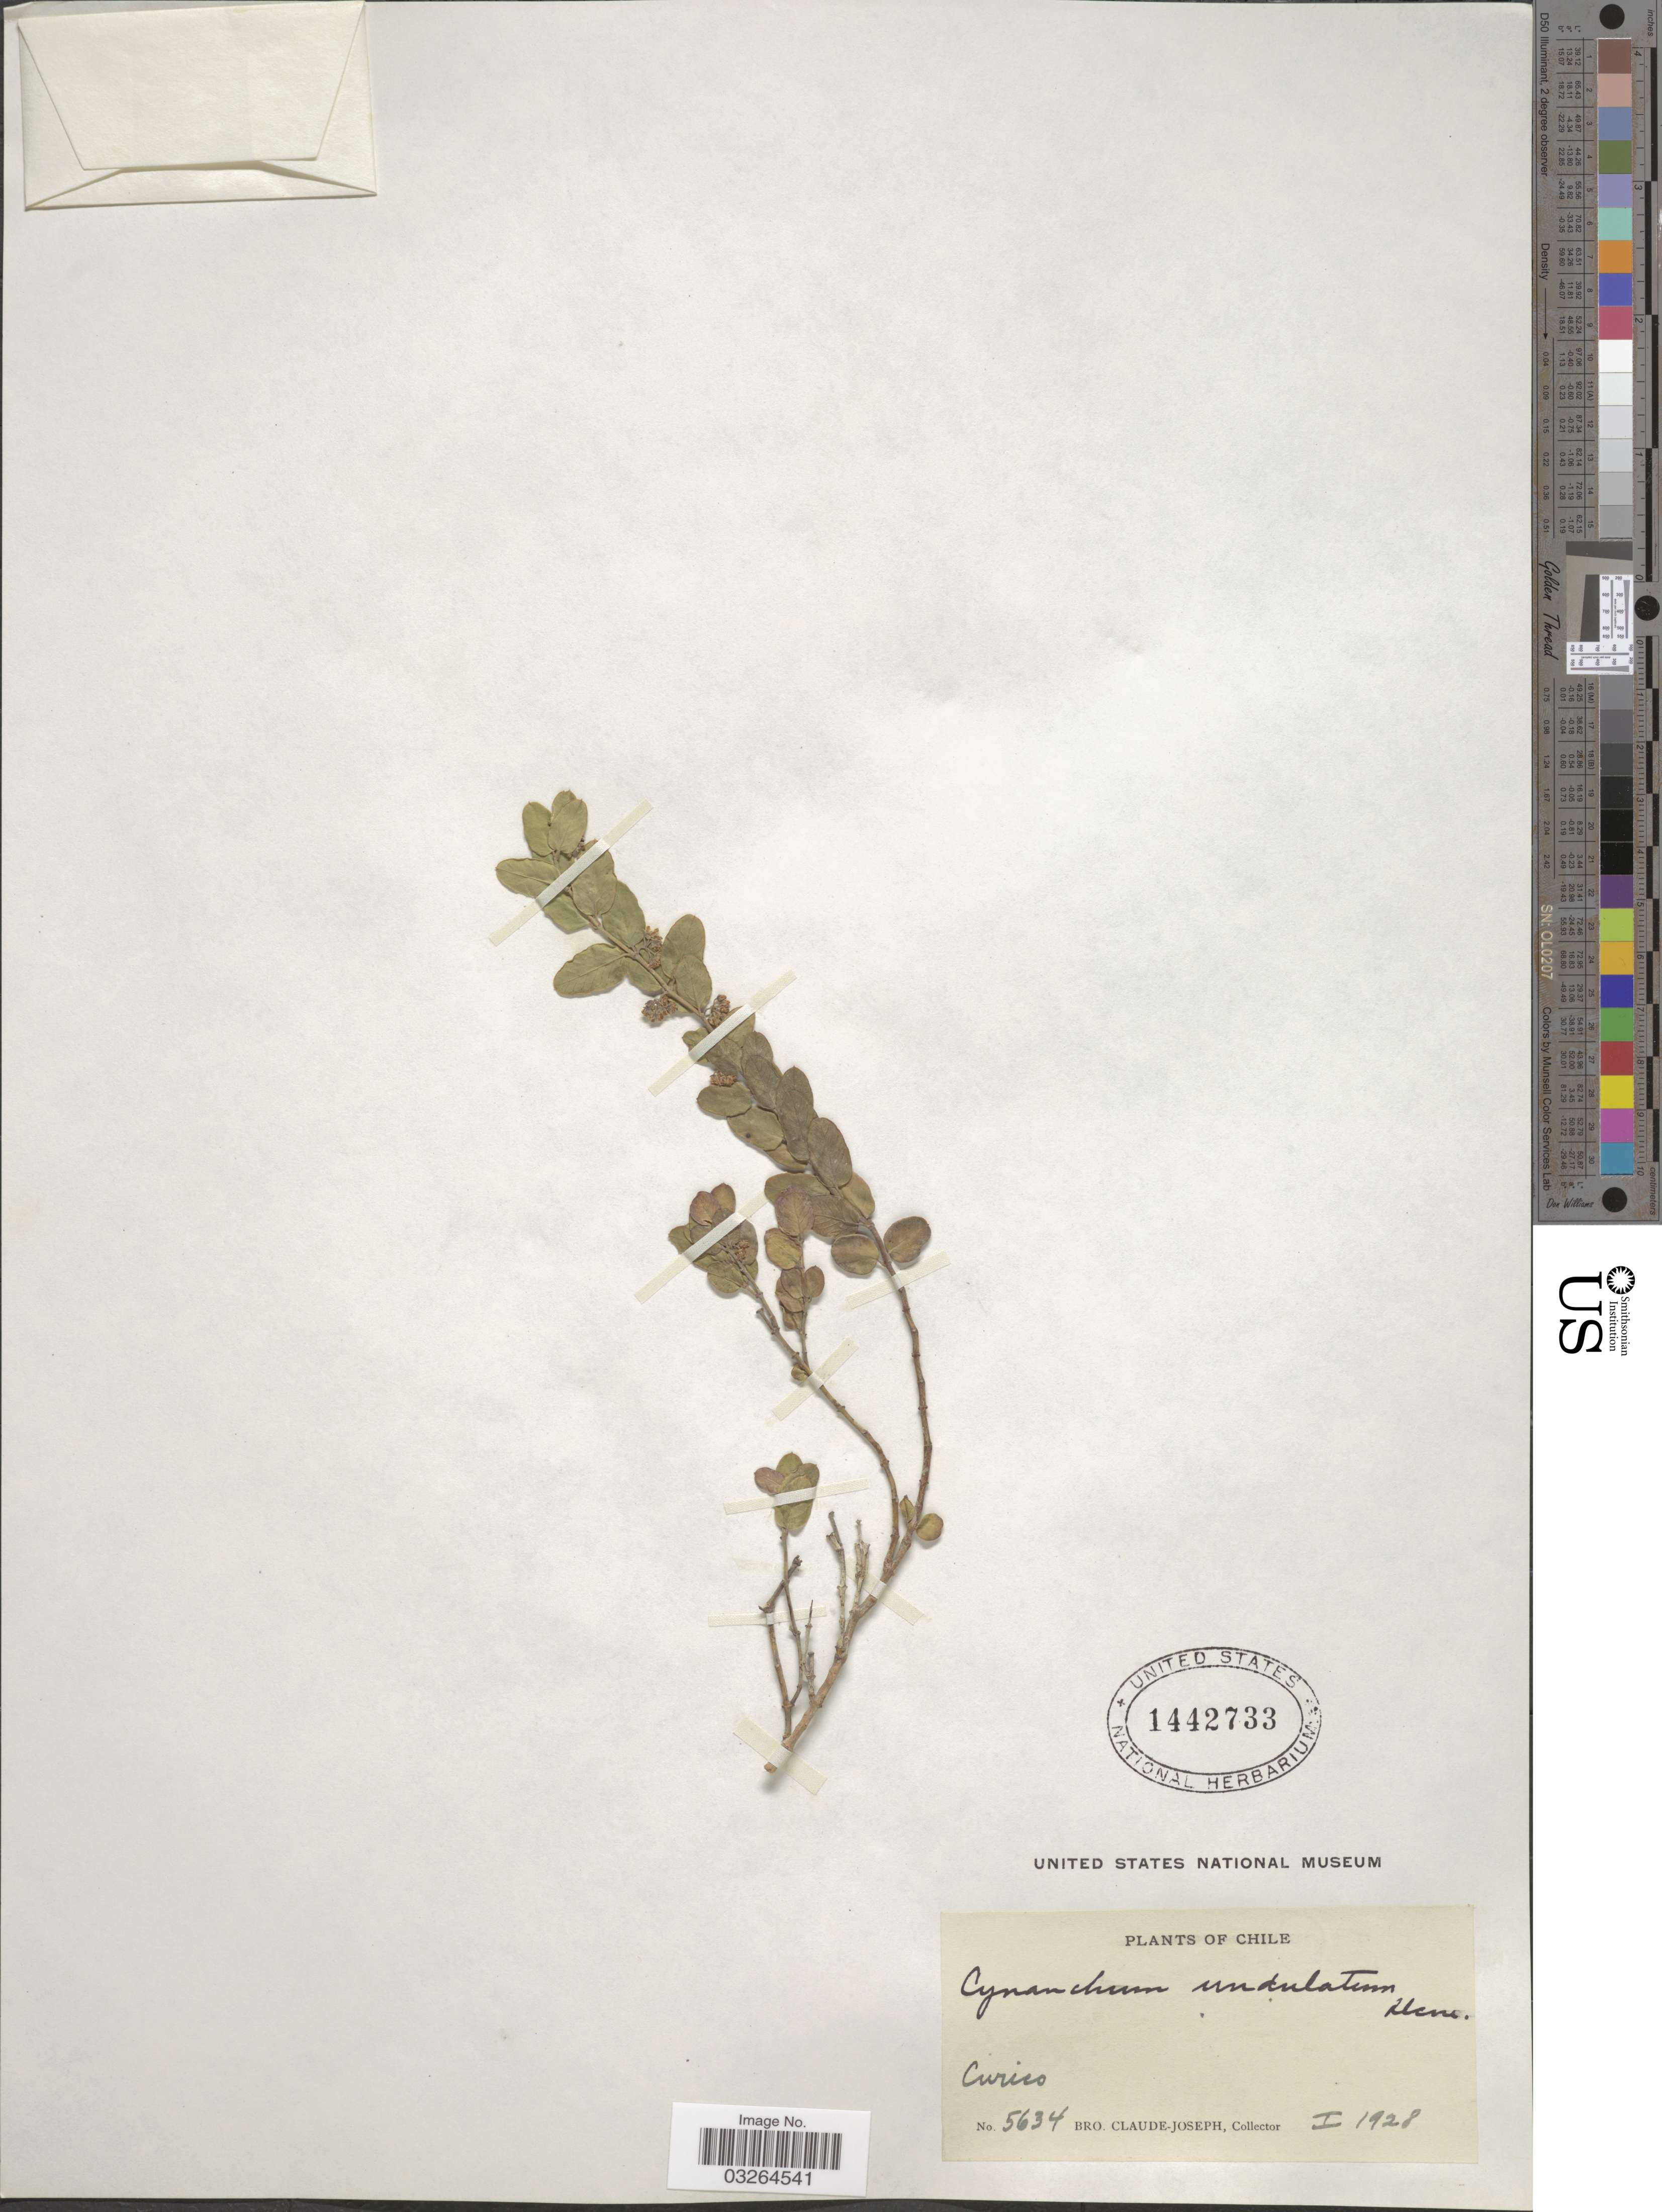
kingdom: Plantae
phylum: Tracheophyta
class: Magnoliopsida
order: Gentianales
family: Apocynaceae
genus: Cynanchum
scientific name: Cynanchum undulatum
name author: Jacq.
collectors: Bro. Claude-Joseph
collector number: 5634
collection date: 1928-01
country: Chile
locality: Curico.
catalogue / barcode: US 1442733